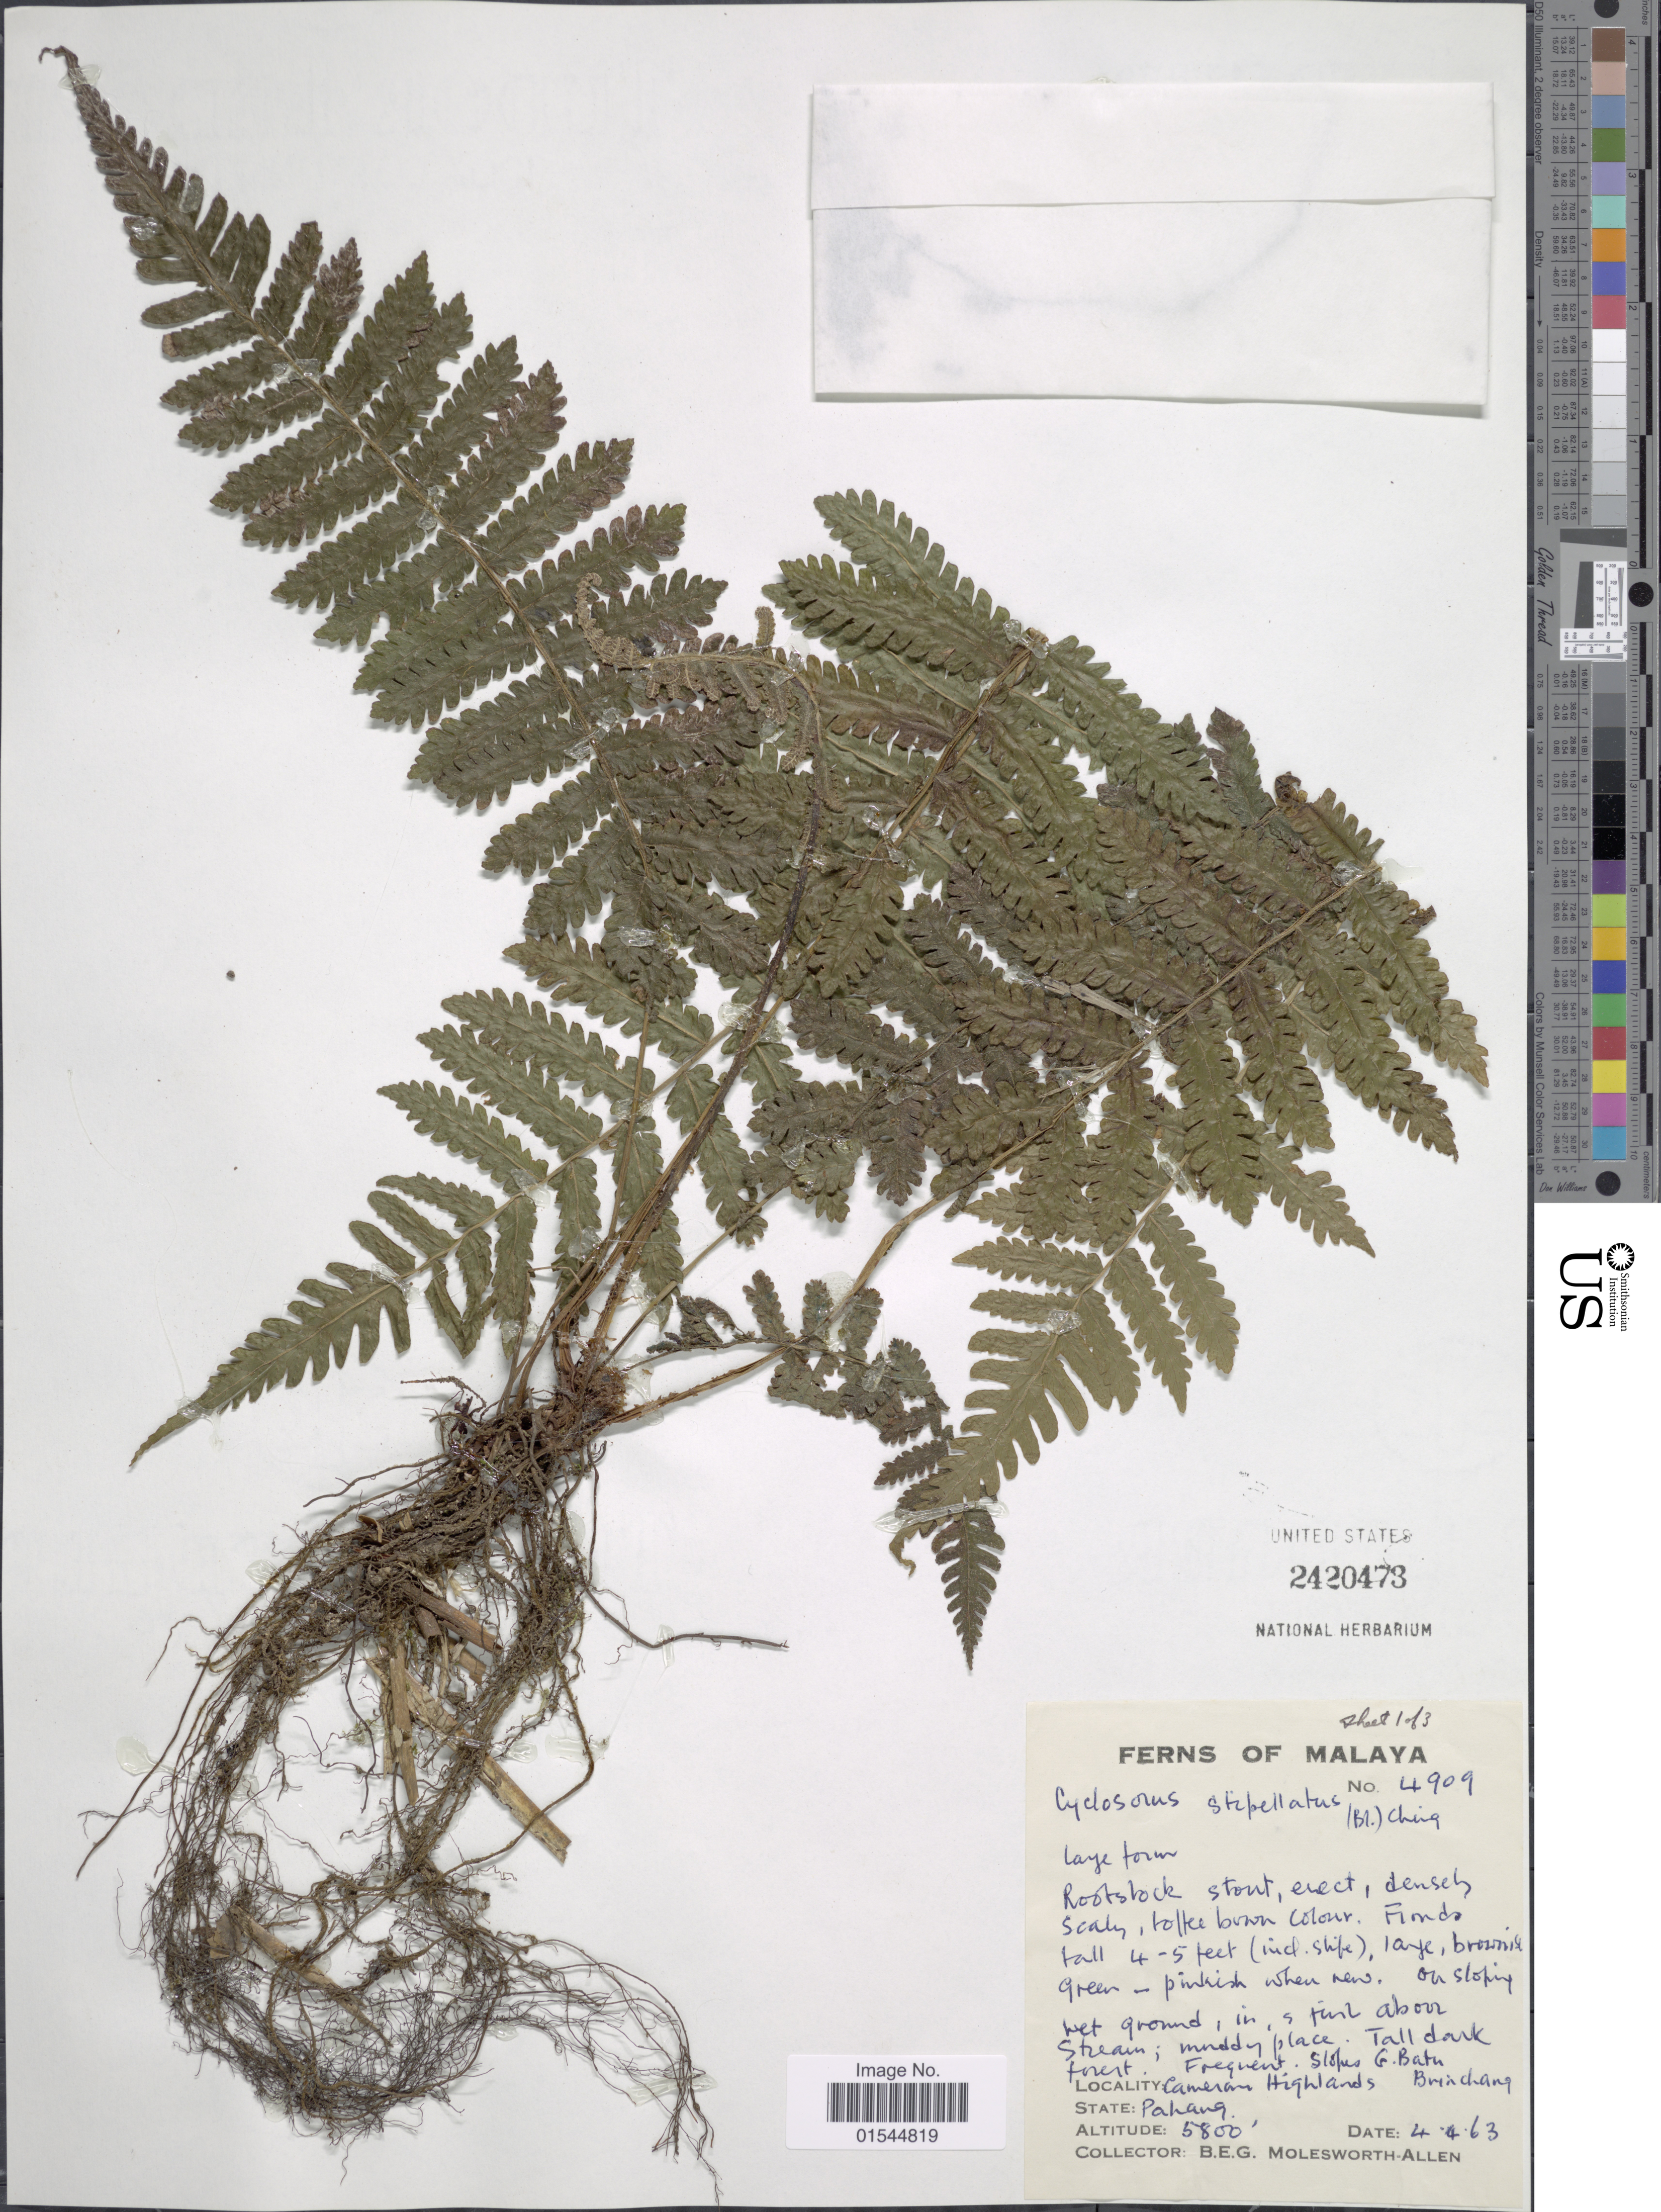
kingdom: Plantae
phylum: Tracheophyta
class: Polypodiopsida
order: Polypodiales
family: Thelypteridaceae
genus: Sphaerostephanos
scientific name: Sphaerostephanos stipellatus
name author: (Blume) Holttum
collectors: B. E. G. Molesworth-Allen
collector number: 4909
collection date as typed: Transcribed d/m/y: 4/4/63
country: Malaysia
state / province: Pahang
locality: Slopes G. Batu Brinchang [Mount Brinchang], Cameron Highlands.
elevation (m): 1768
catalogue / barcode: US 2420473